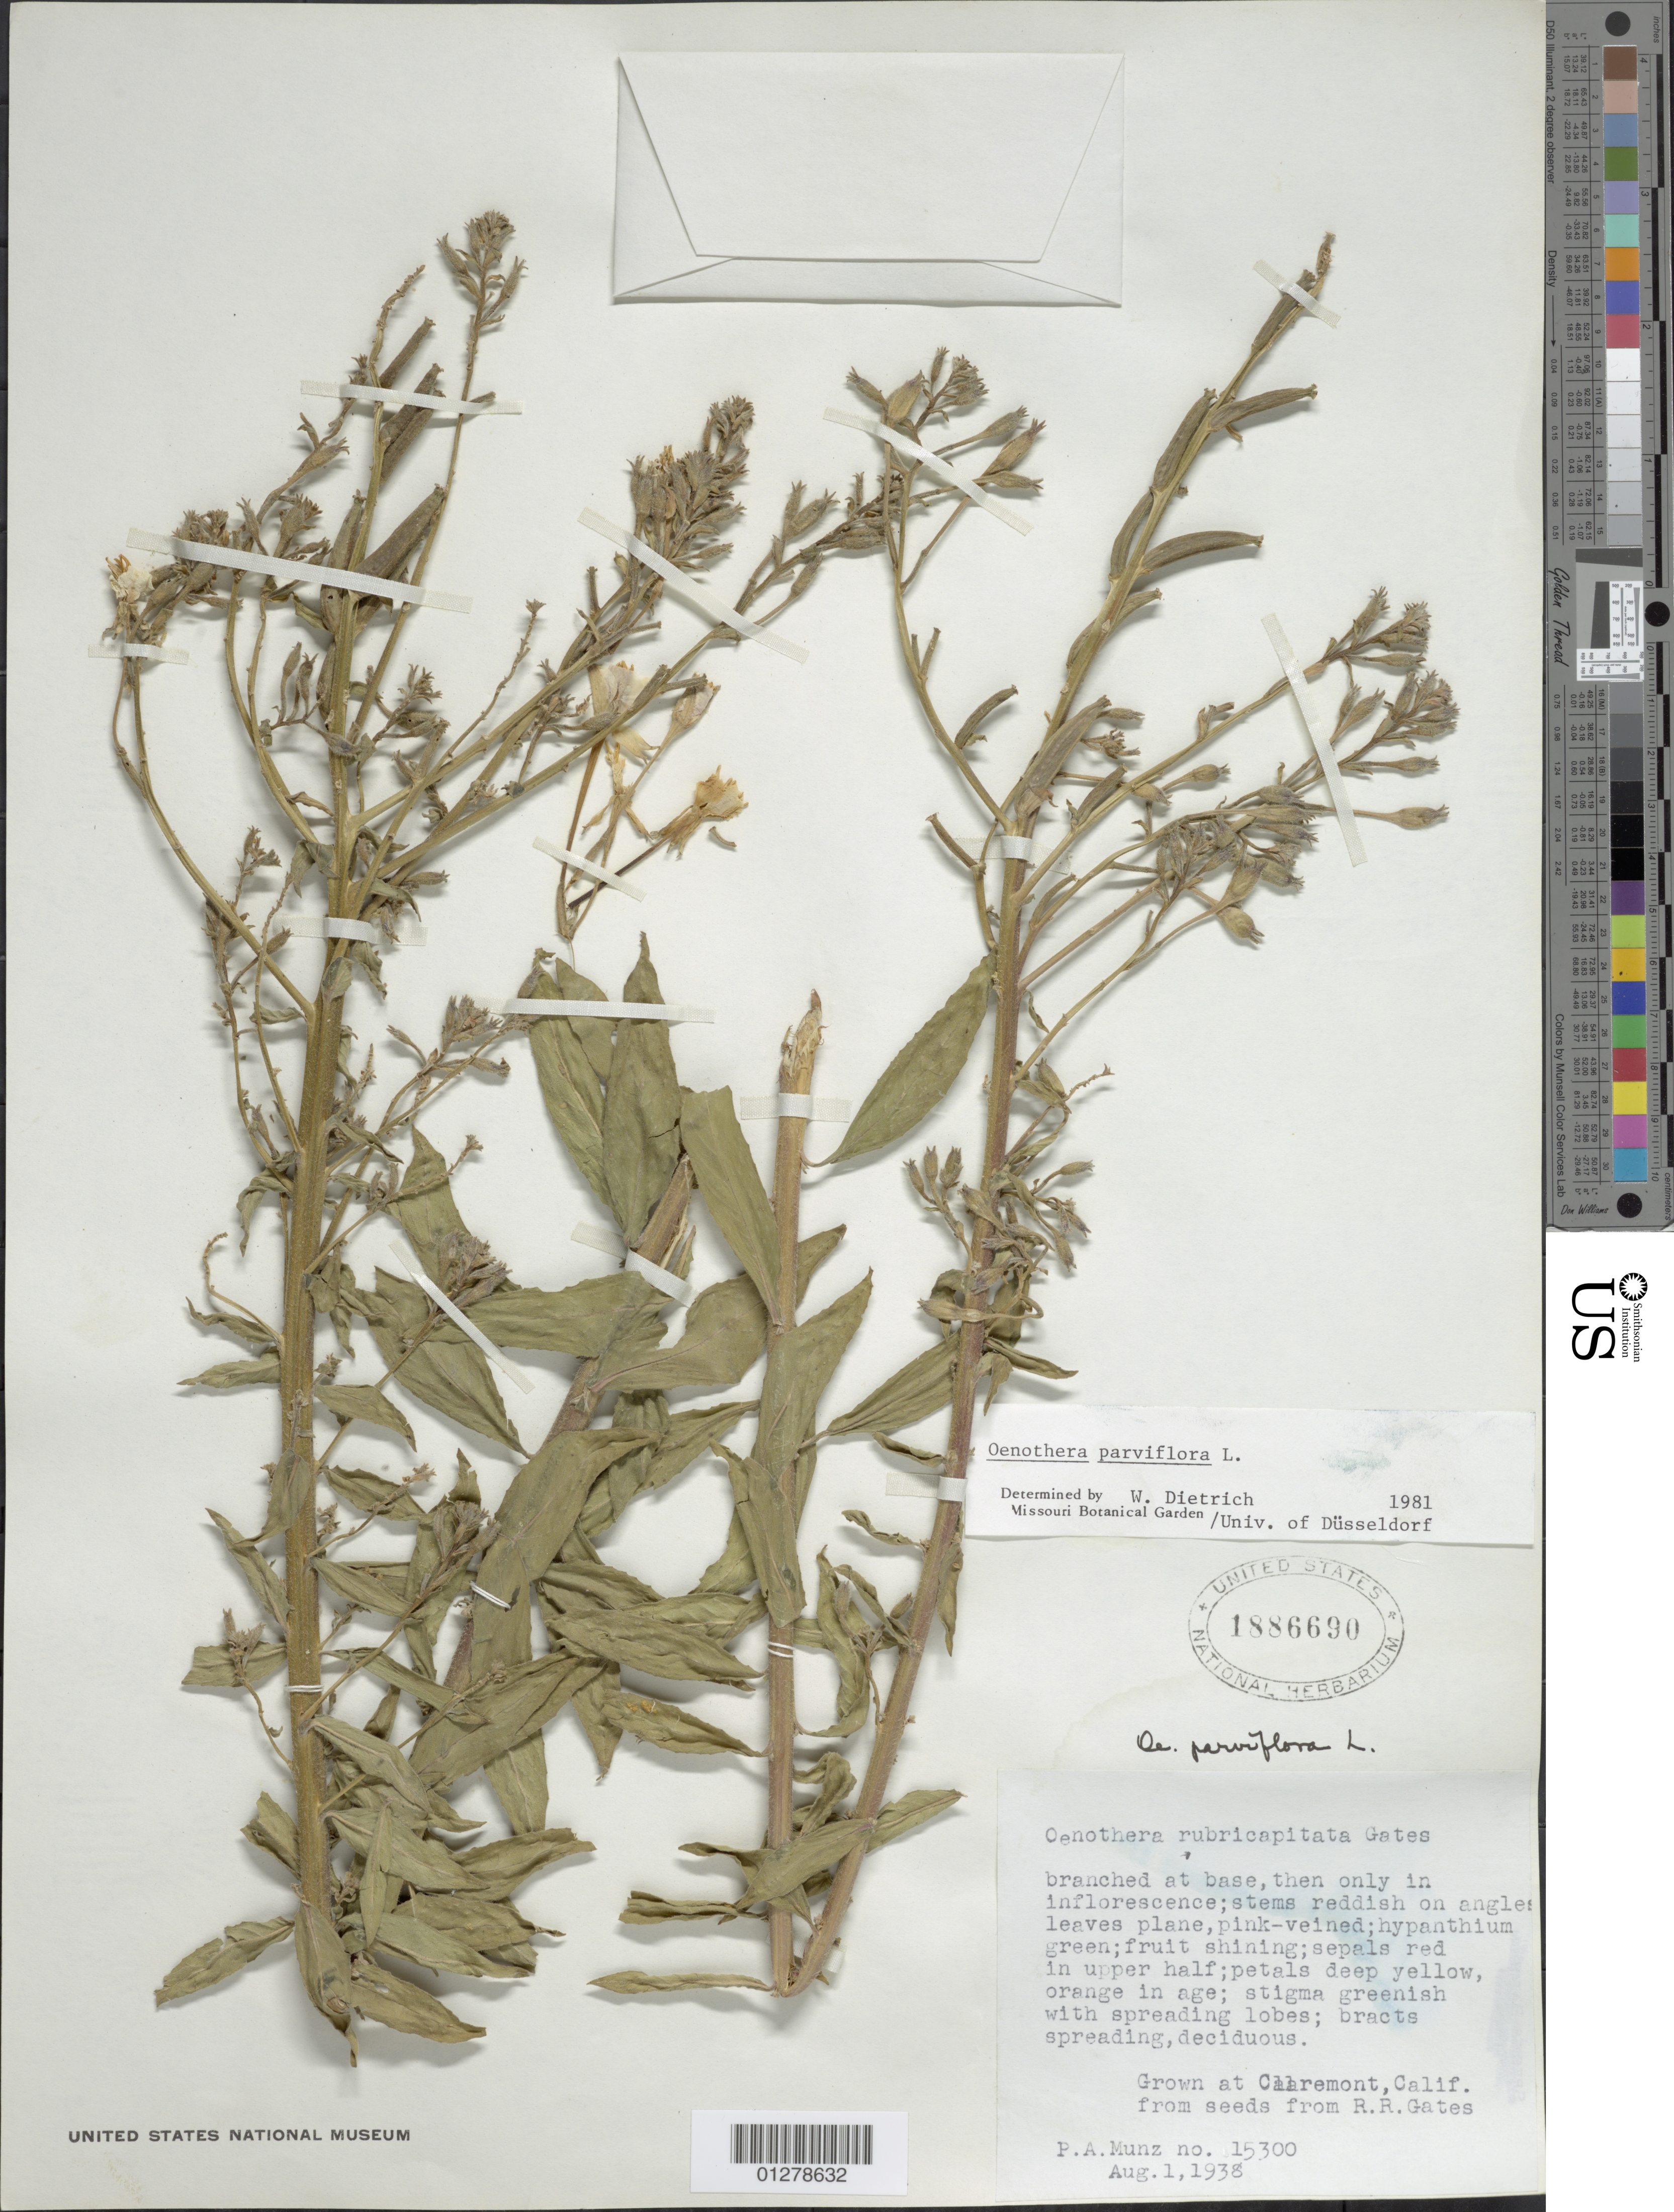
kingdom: Plantae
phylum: Tracheophyta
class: Magnoliopsida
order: Myrtales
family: Onagraceae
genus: Oenothera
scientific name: Oenothera parviflora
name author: L.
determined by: Dietrich, W.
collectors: P. A. Munz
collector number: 15300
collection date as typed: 01 Aug 1938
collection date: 1938-08-01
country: United States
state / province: California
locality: Claremont, Pomona College Herbarium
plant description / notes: From seed from Gates, R. R.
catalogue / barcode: US 1886690